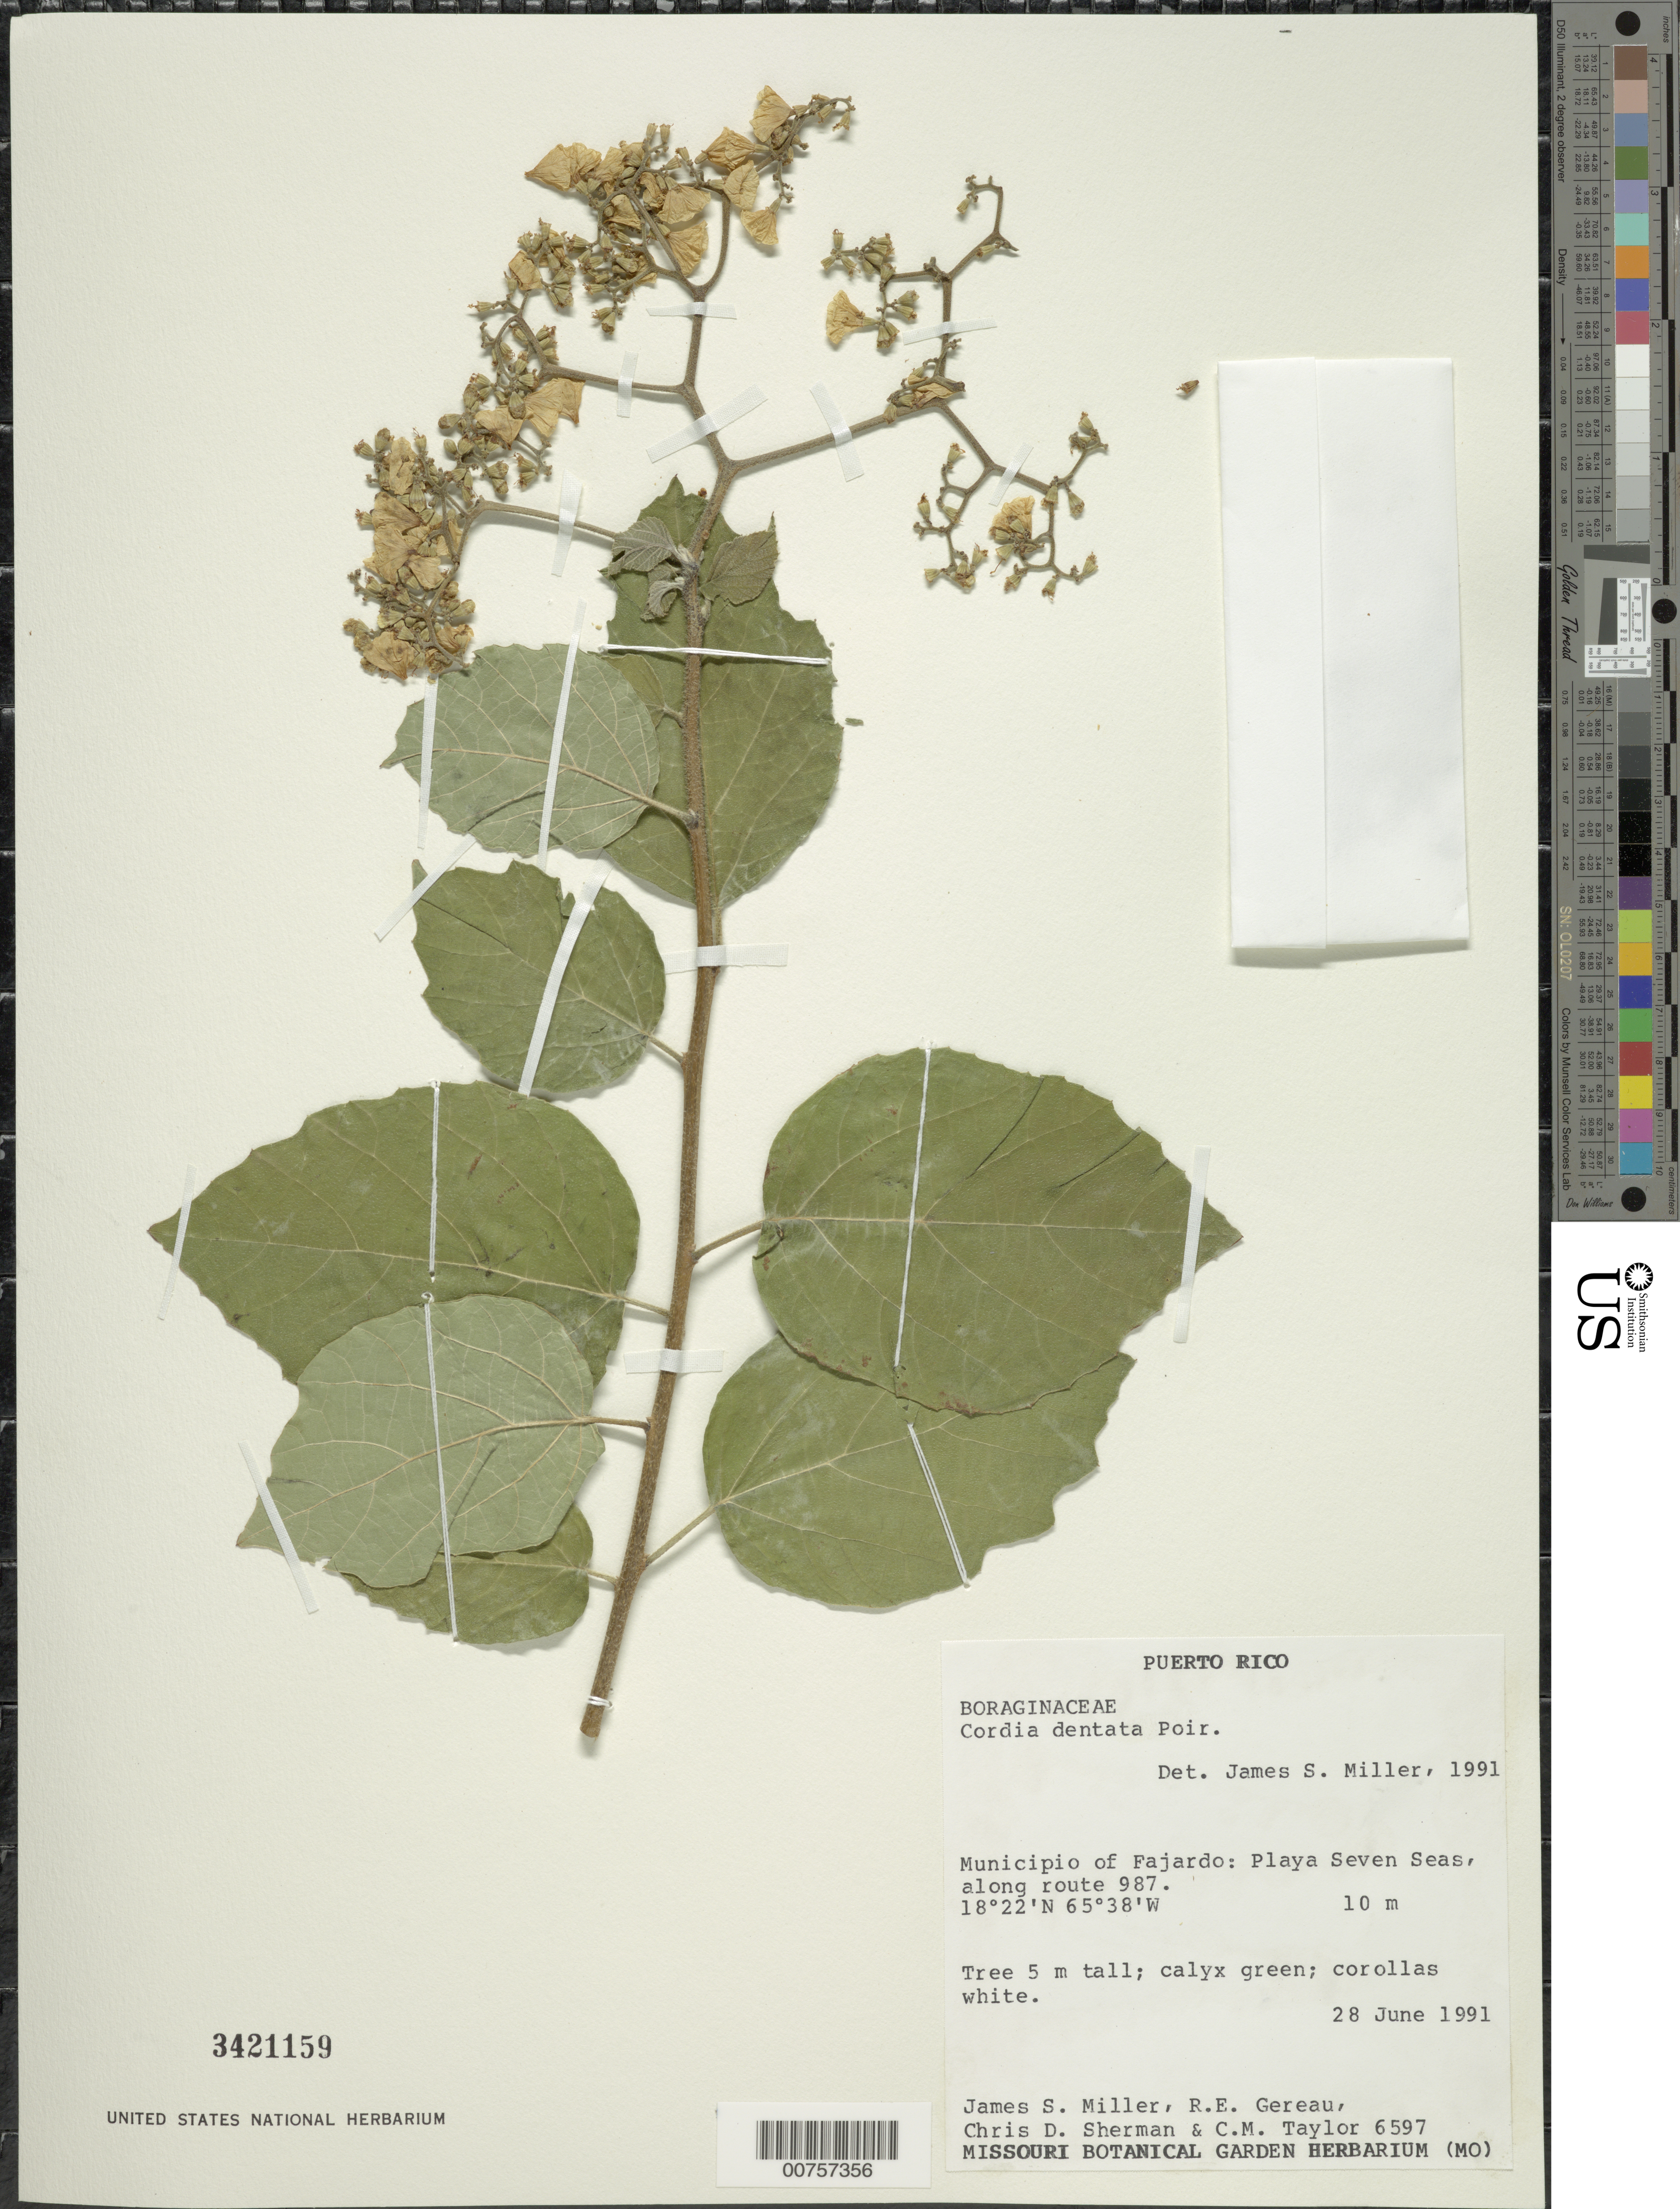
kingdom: Plantae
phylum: Tracheophyta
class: Magnoliopsida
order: Boraginales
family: Cordiaceae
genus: Cordia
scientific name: Cordia dentata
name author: Poir.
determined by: Miller, James S., (MO), Missouri Botanical Garden (UNITED STATES)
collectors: J. S. Miller, R. E. Gereau, C. Sherman & C. M. Taylor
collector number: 6597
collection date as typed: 28 Jun 1991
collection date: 1991-06-28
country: Puerto Rico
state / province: Fajardo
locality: Municipio de Fajardo: Playa Seven Seas, along route 987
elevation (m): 10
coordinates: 18.36666667, -65.63333333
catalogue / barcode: US 3421159